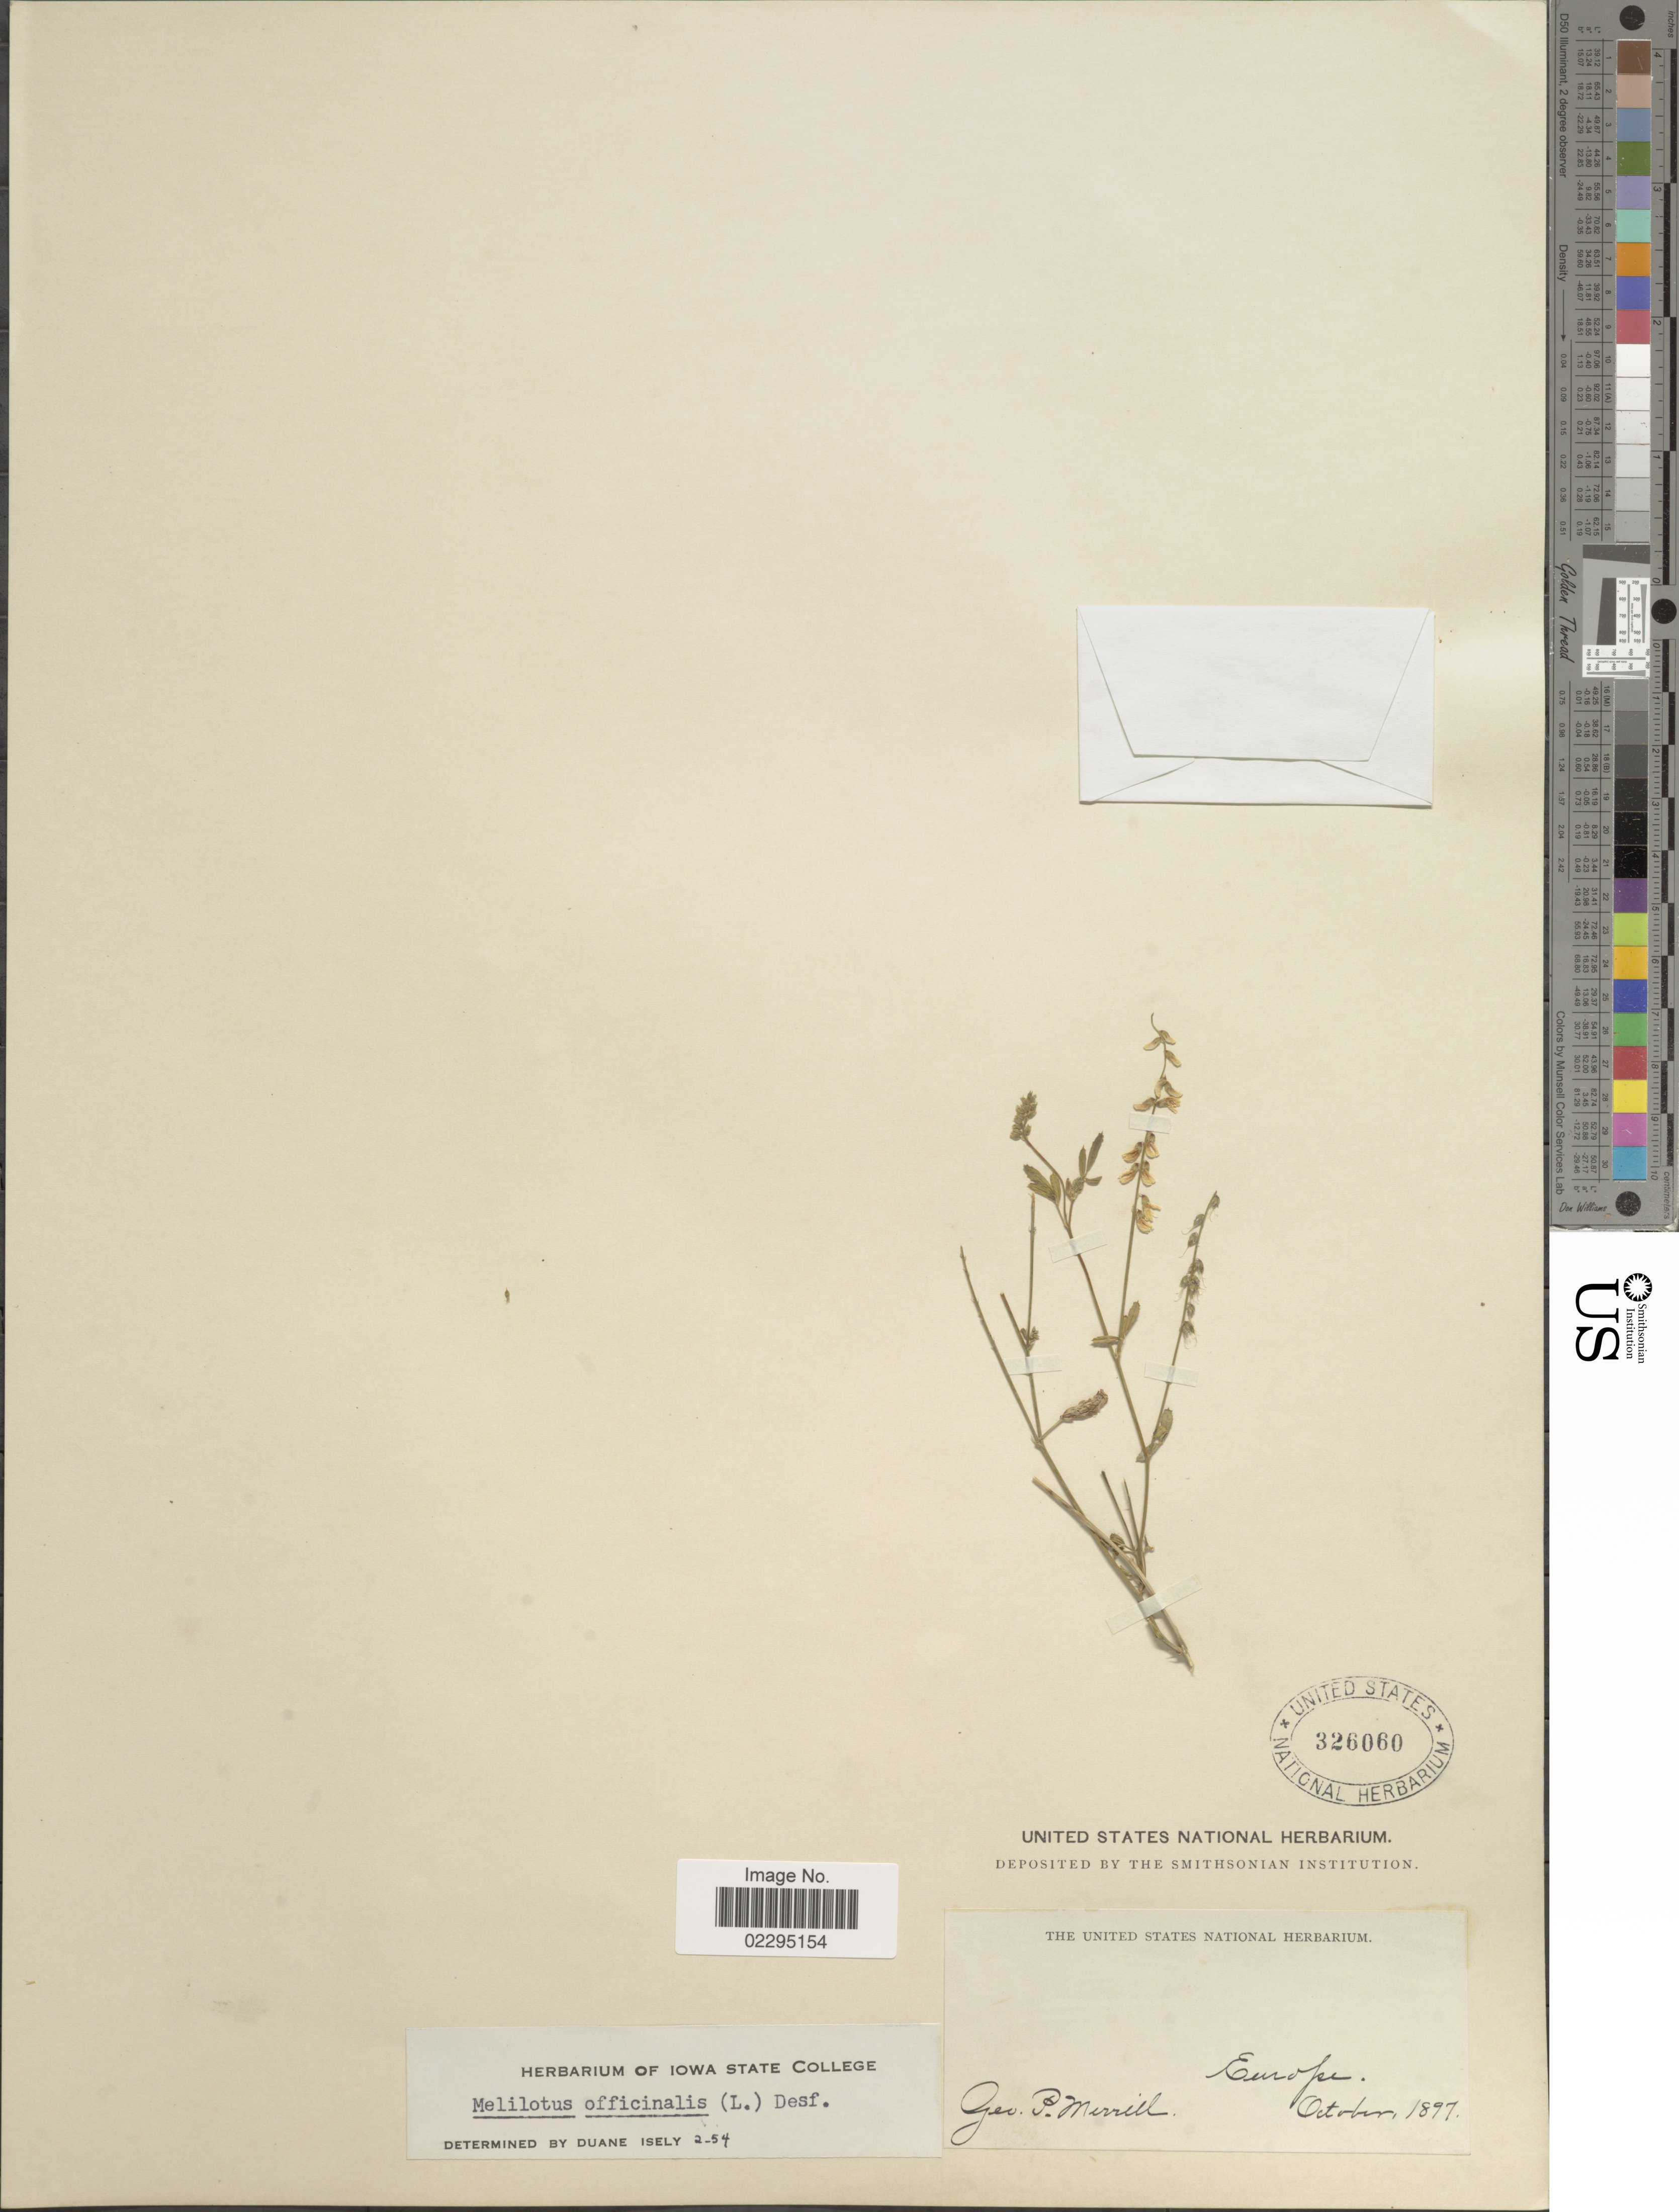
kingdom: Plantae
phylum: Tracheophyta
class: Magnoliopsida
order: Fabales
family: Fabaceae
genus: Melilotus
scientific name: Melilotus officinalis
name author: (L.) Lam.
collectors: G. P. Merrill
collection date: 1897-10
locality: Europe.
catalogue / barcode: US 326060